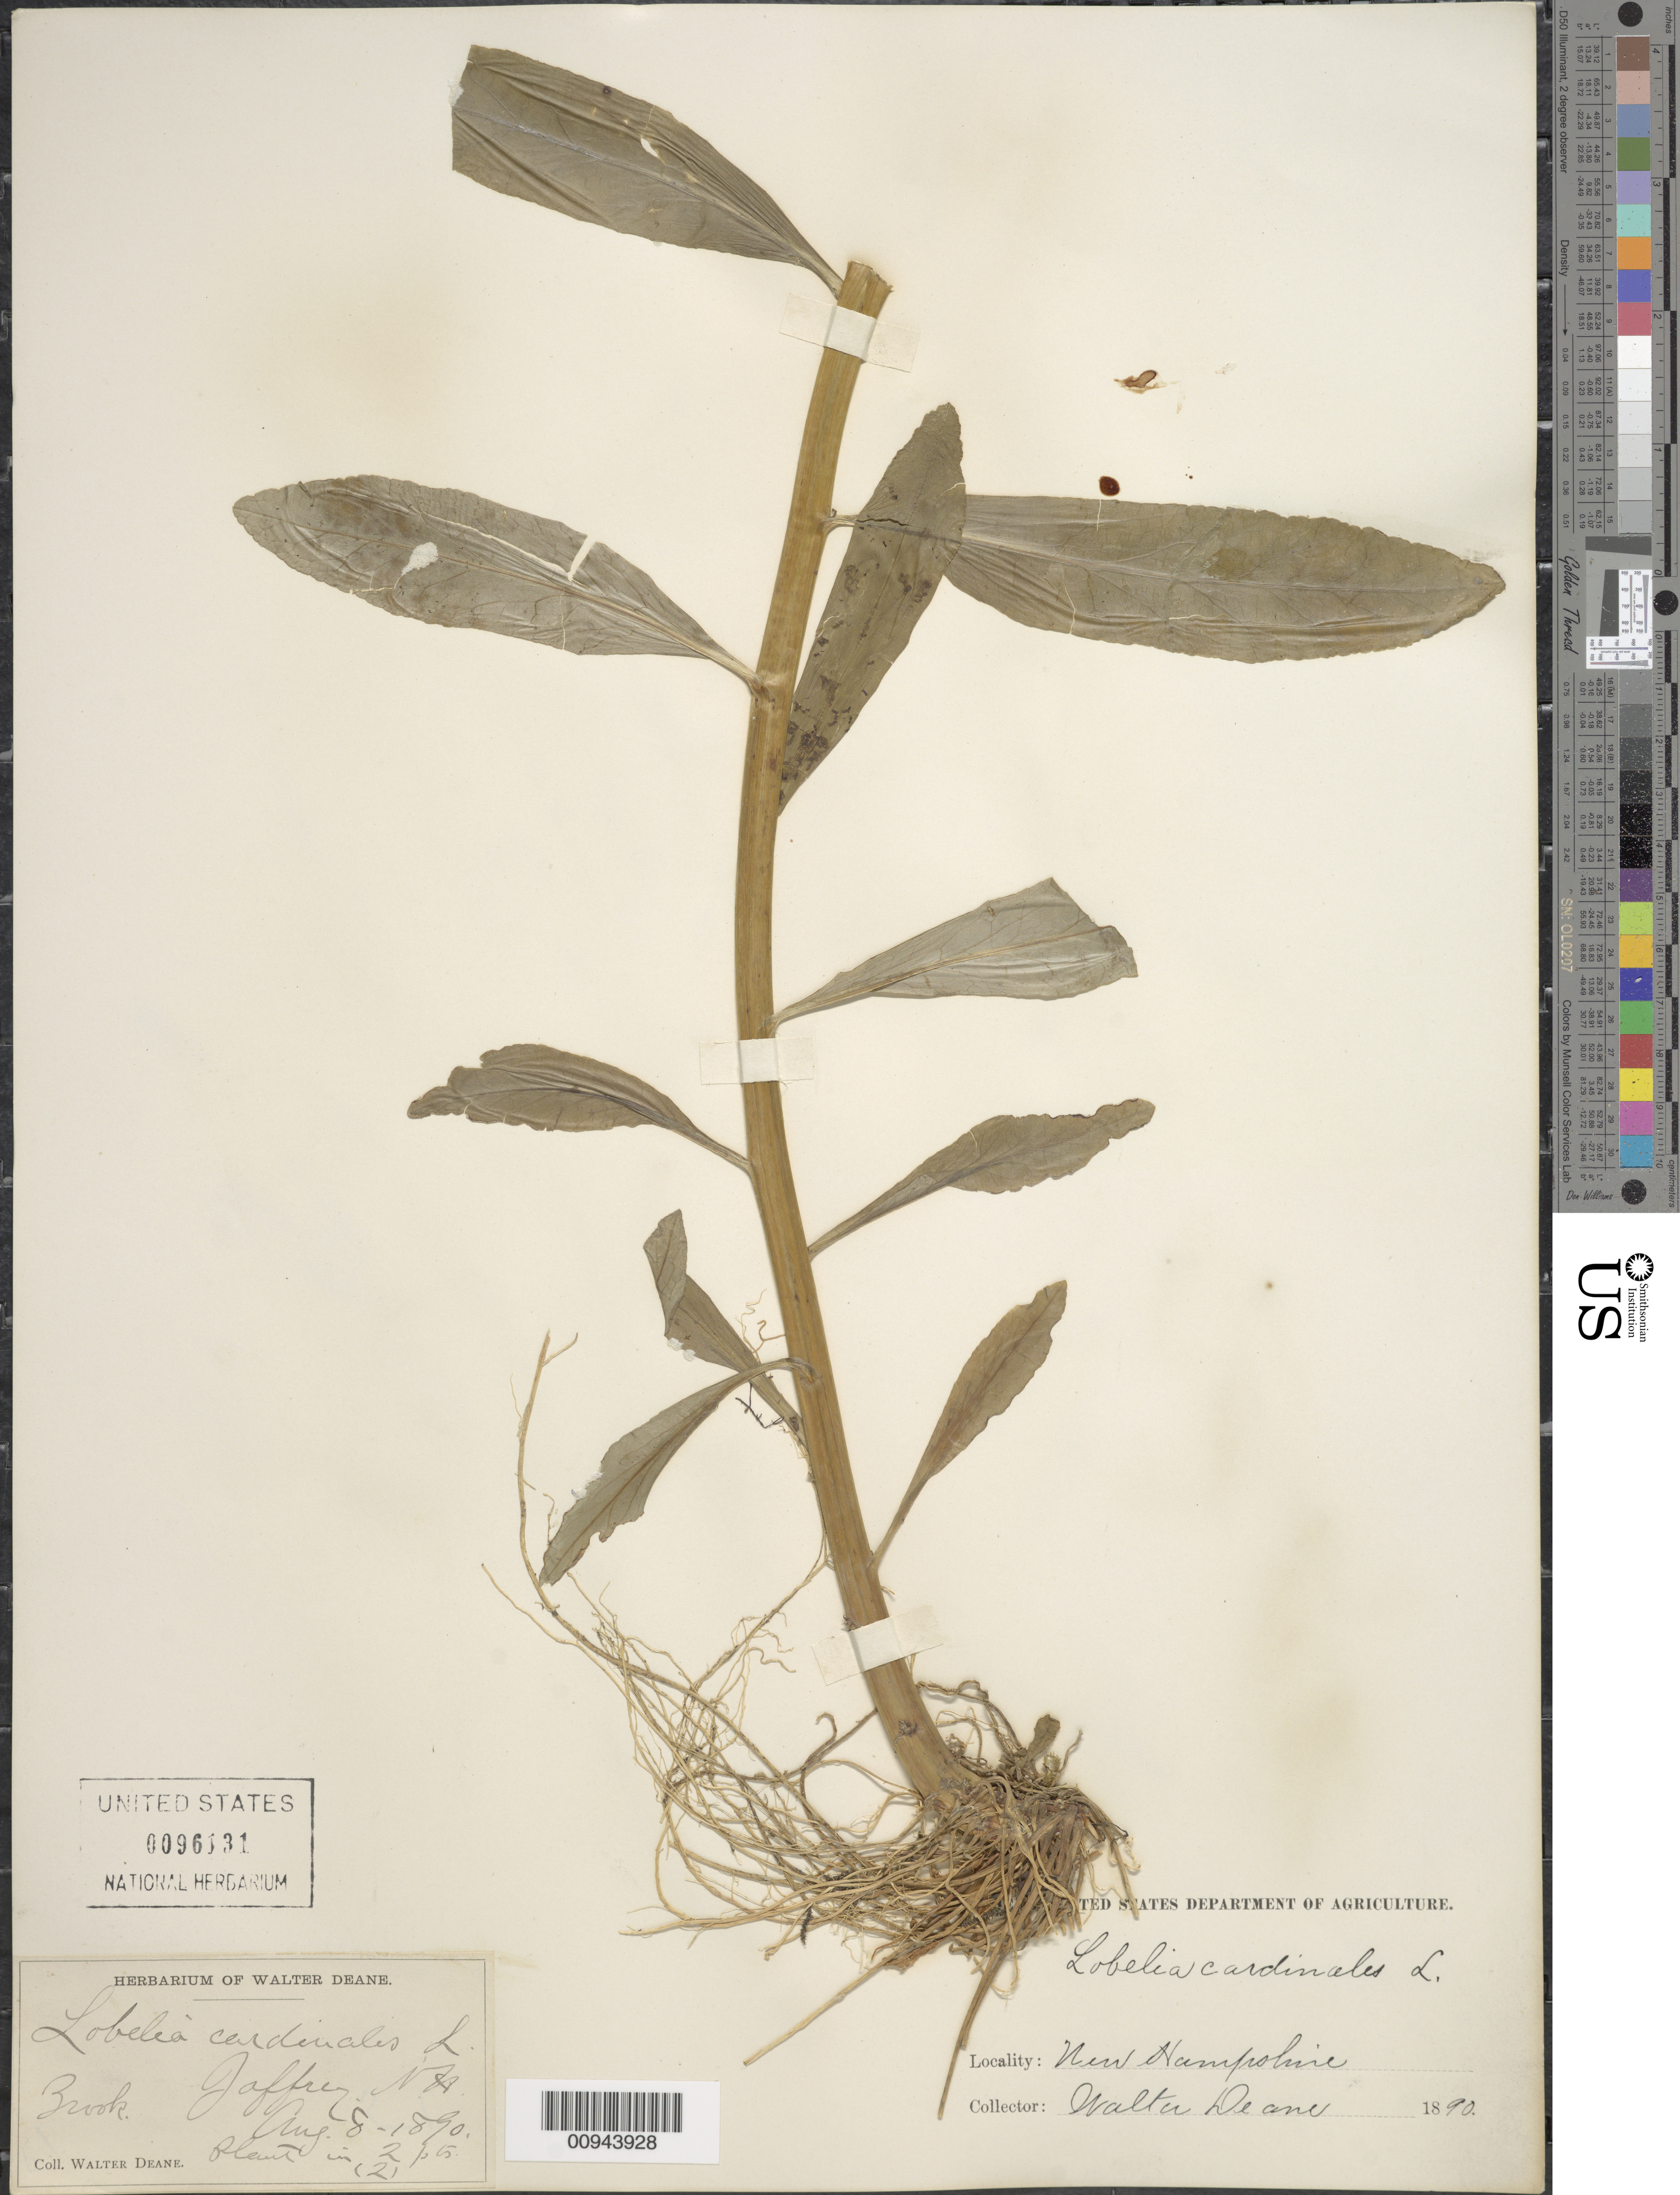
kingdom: Plantae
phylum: Tracheophyta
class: Magnoliopsida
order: Asterales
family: Campanulaceae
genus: Lobelia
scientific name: Lobelia cardinalis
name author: L.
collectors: W. Deane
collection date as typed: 8 Aug 1890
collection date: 1890-08-08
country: United States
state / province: New Hampshire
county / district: Cheshire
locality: Jaffrey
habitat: brook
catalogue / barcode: US 96131